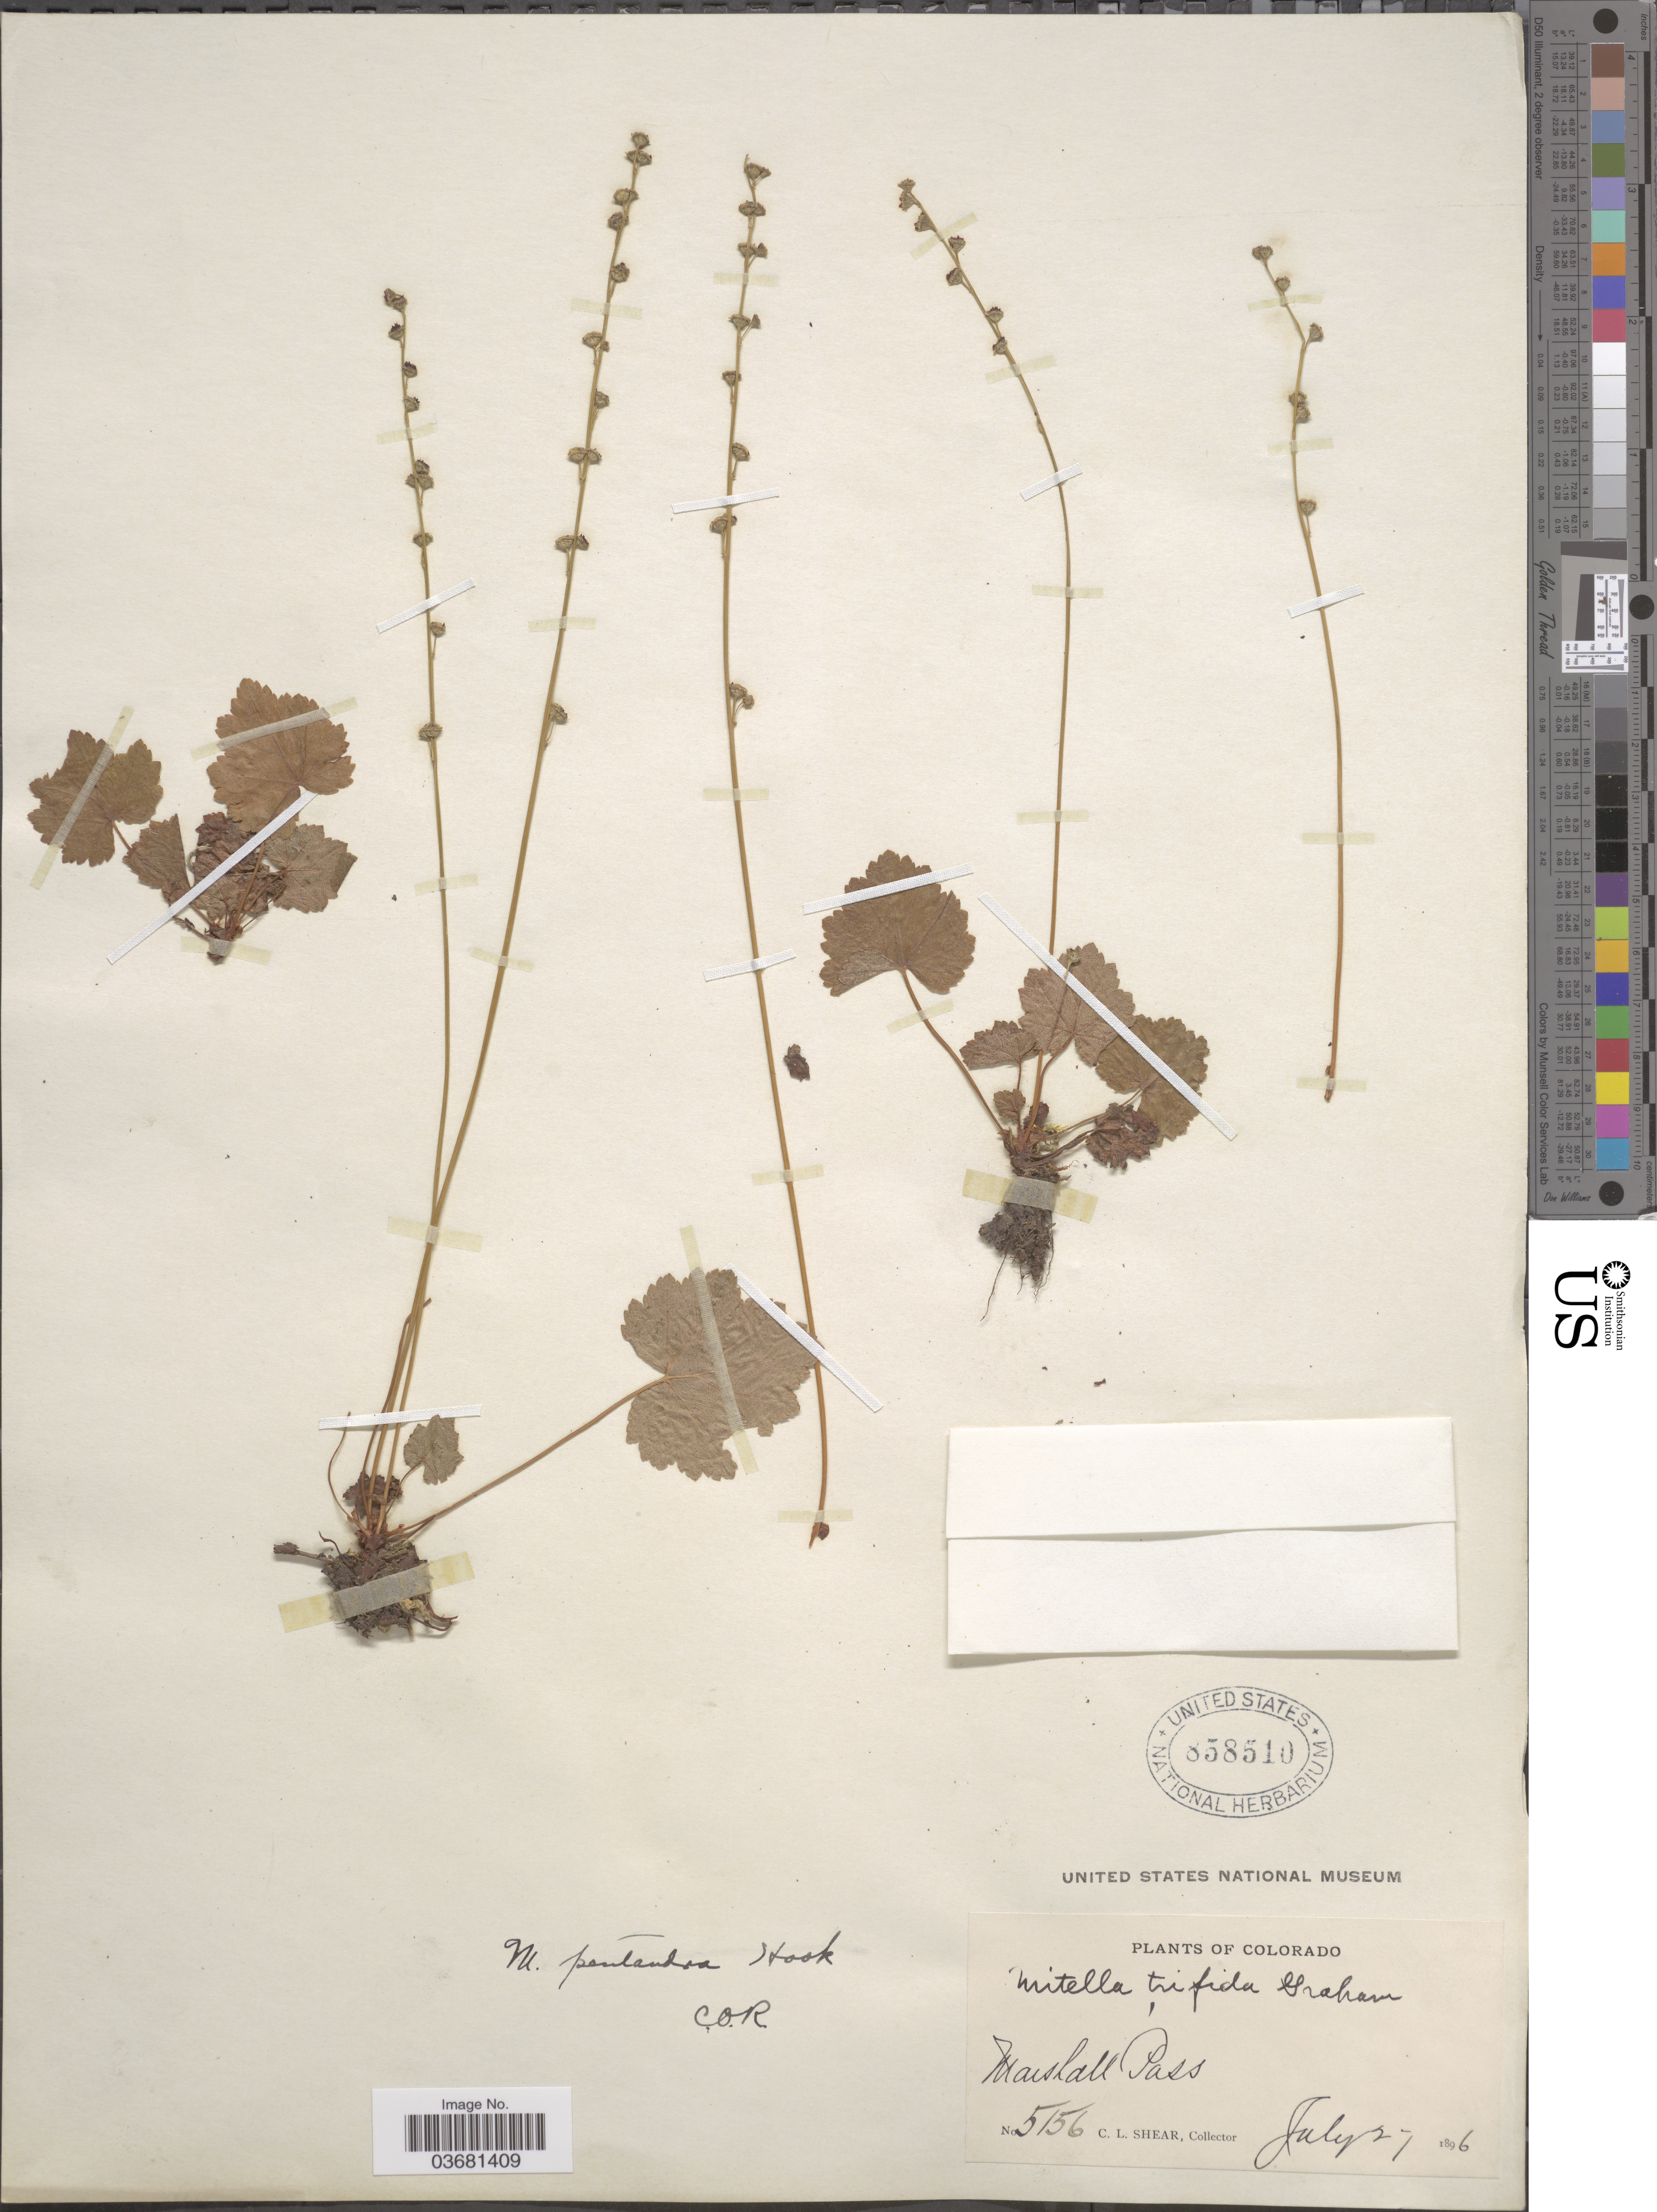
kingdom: Plantae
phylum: Tracheophyta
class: Magnoliopsida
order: Saxifragales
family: Saxifragaceae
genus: Mitella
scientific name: Mitella pentandra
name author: Hook.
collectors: C. L. Shear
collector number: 5156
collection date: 1896-07-27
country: United States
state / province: Colorado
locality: Marshall Pass.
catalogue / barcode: US 858510